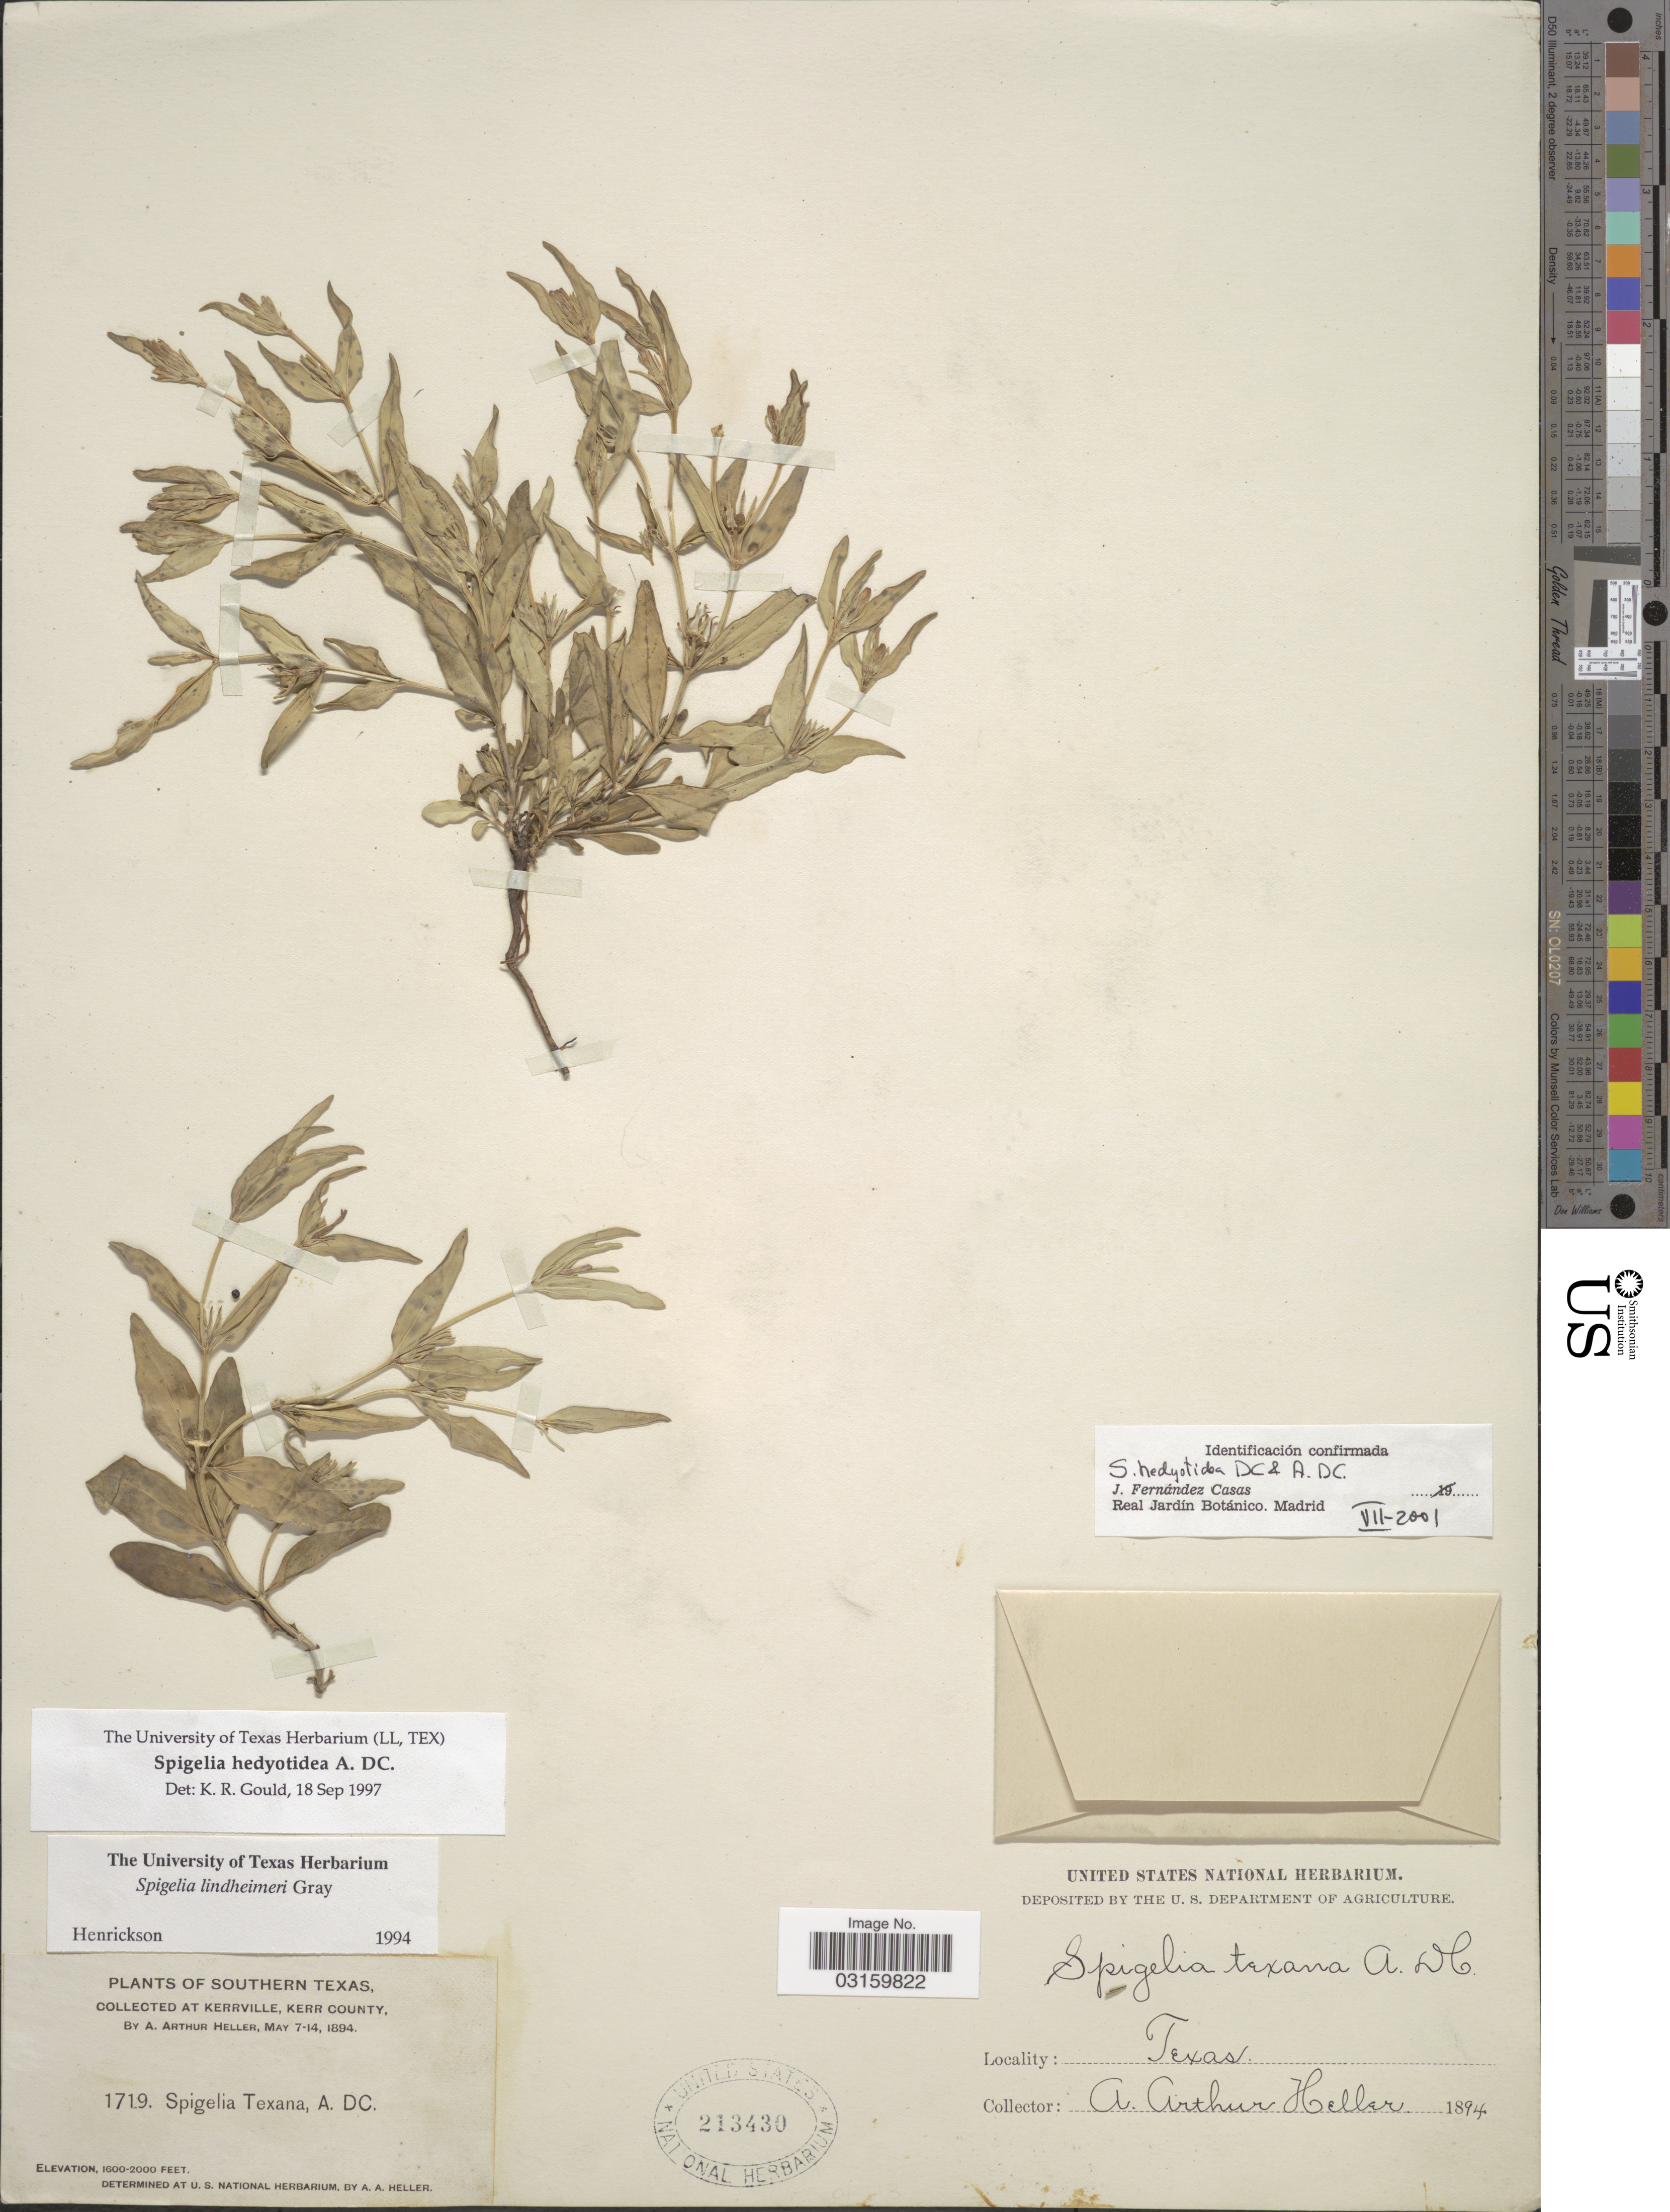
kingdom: Plantae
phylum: Tracheophyta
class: Magnoliopsida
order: Gentianales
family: Loganiaceae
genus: Spigelia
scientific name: Spigelia hedyotidea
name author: A. DC.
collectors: A. A. Heller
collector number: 1719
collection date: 1894-05-07/1894-05-14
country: United States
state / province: Texas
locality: Southern Texas, at Kerrville, Kerr County.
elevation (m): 488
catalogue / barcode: US 213430